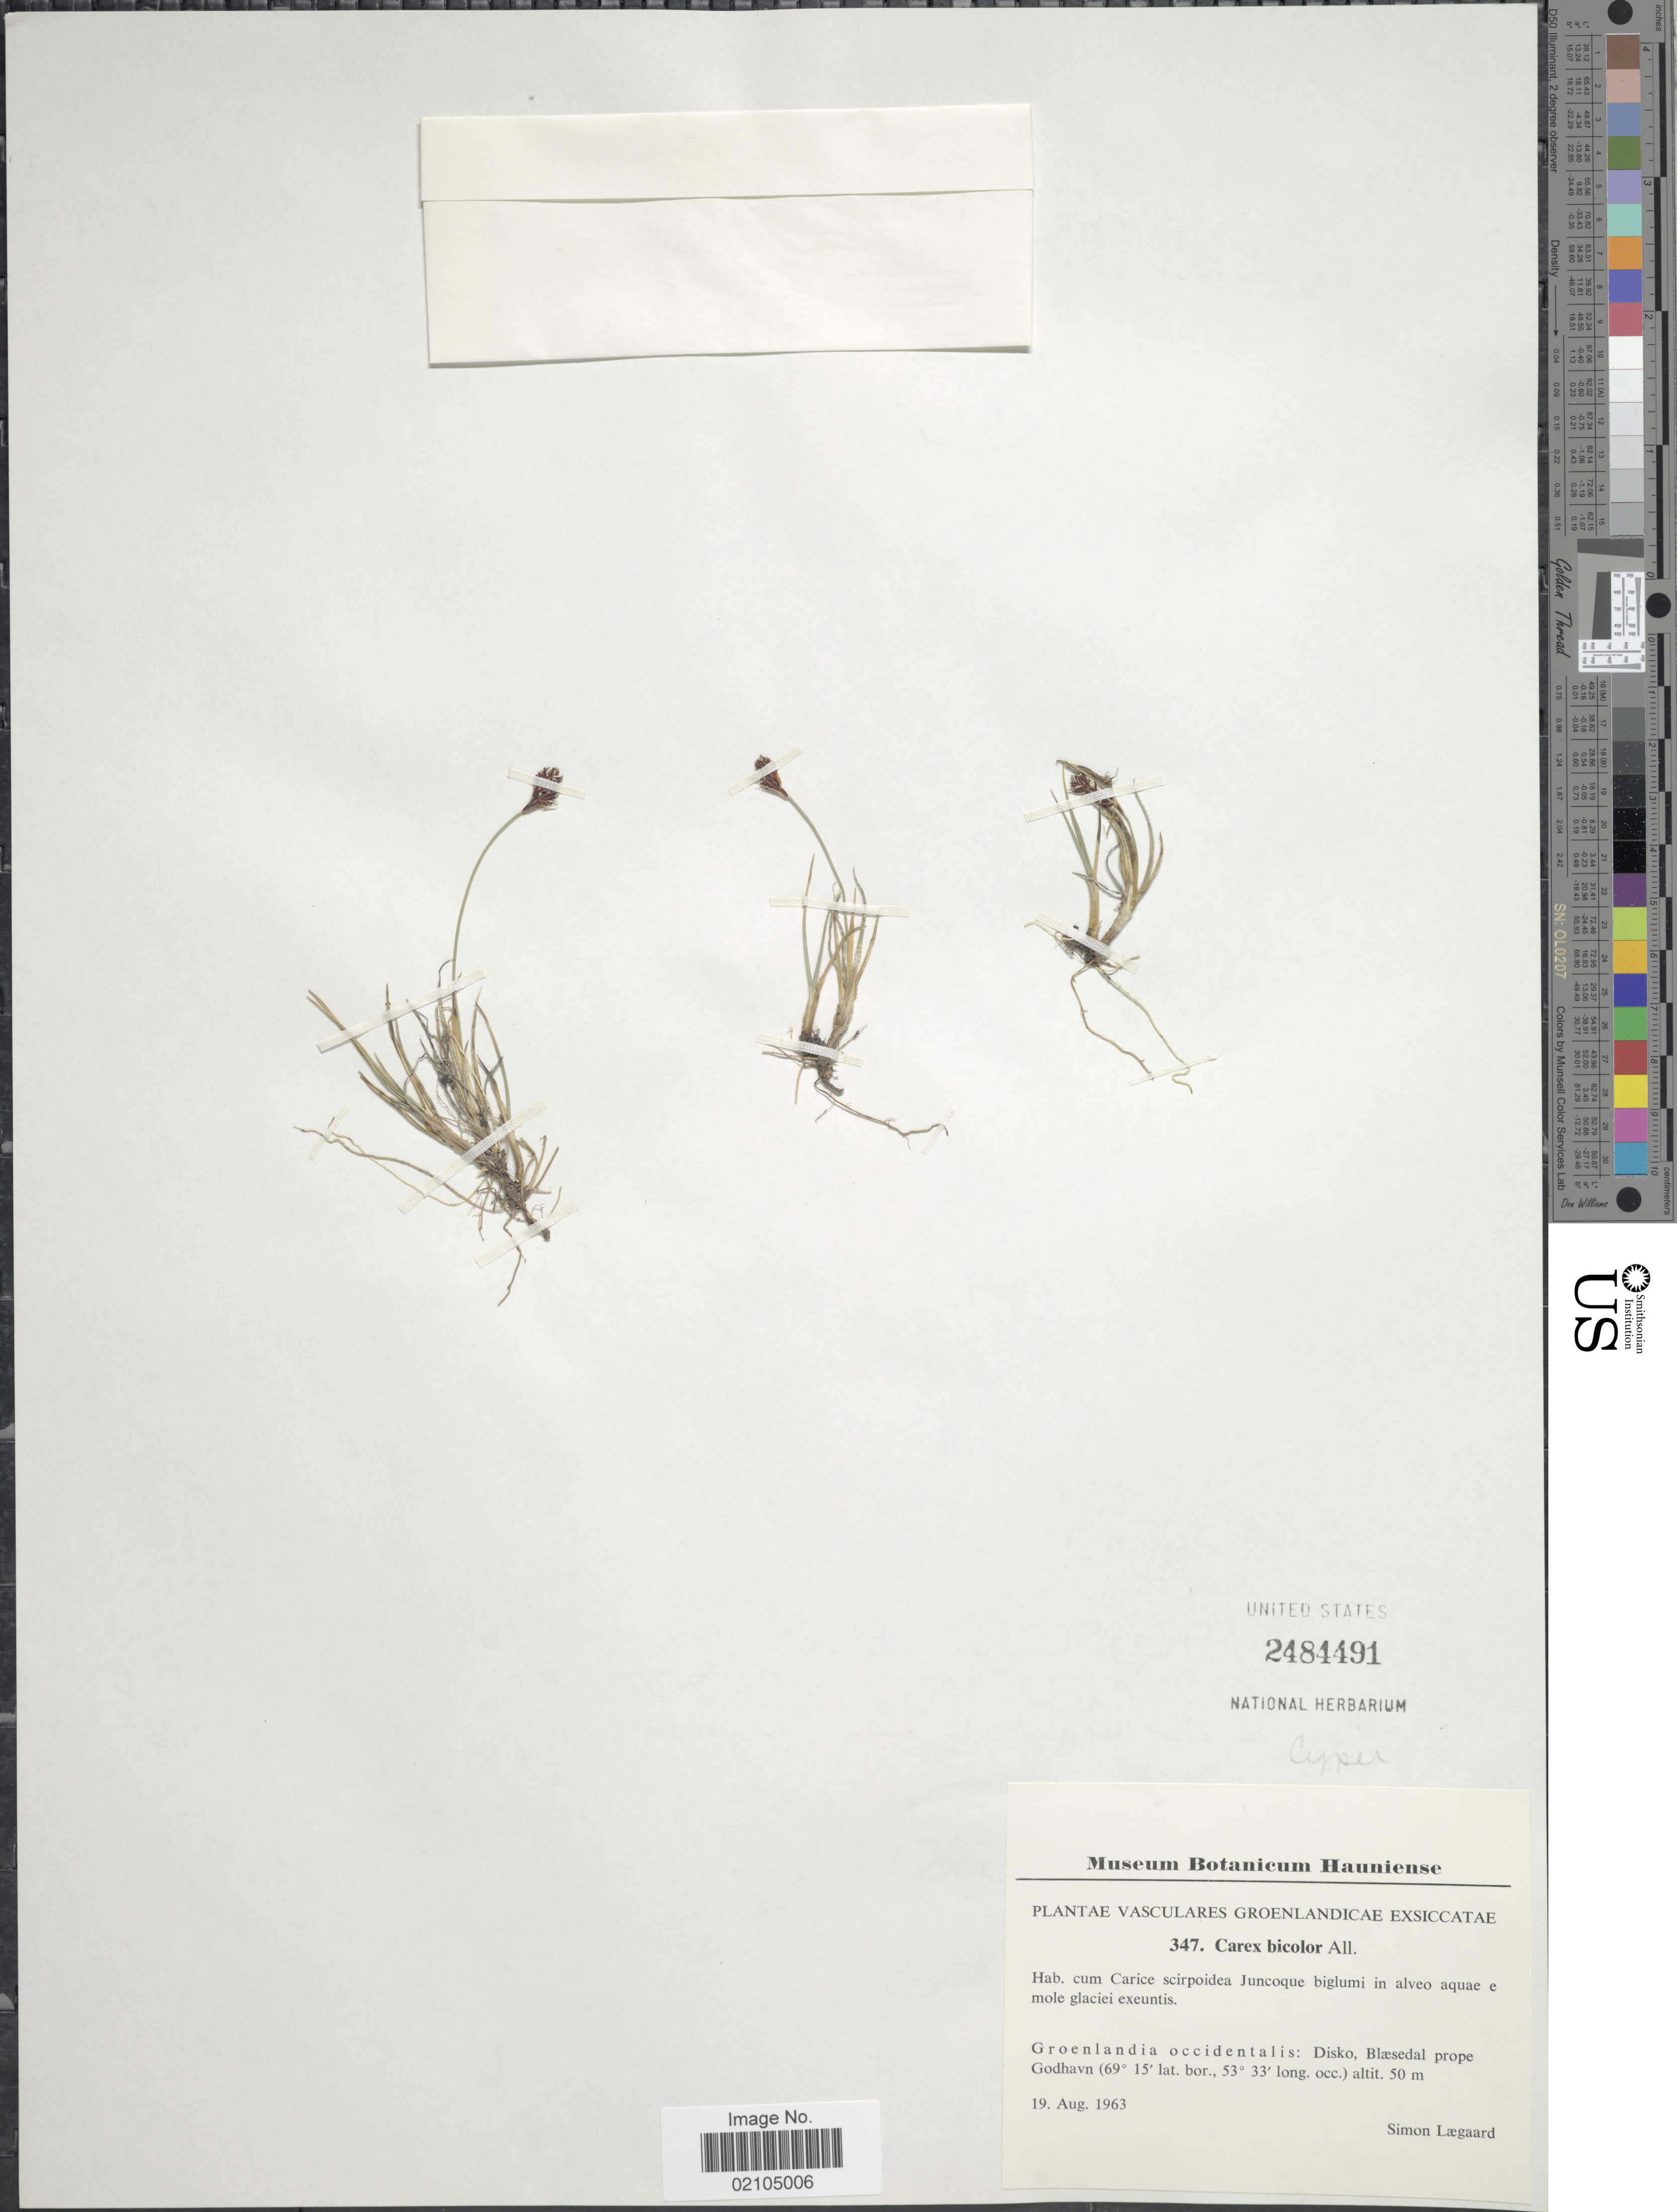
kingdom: Plantae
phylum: Tracheophyta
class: Liliopsida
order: Poales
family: Cyperaceae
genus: Carex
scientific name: Carex bicolor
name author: Bellardi ex All.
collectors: S. Lægaard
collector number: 347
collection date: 1963-08-19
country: Greenland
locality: Vasculares Groenlandicae. Groenlandia occidentalis: Disko, Blaesdal prope Godhevn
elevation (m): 50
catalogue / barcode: US 2484491